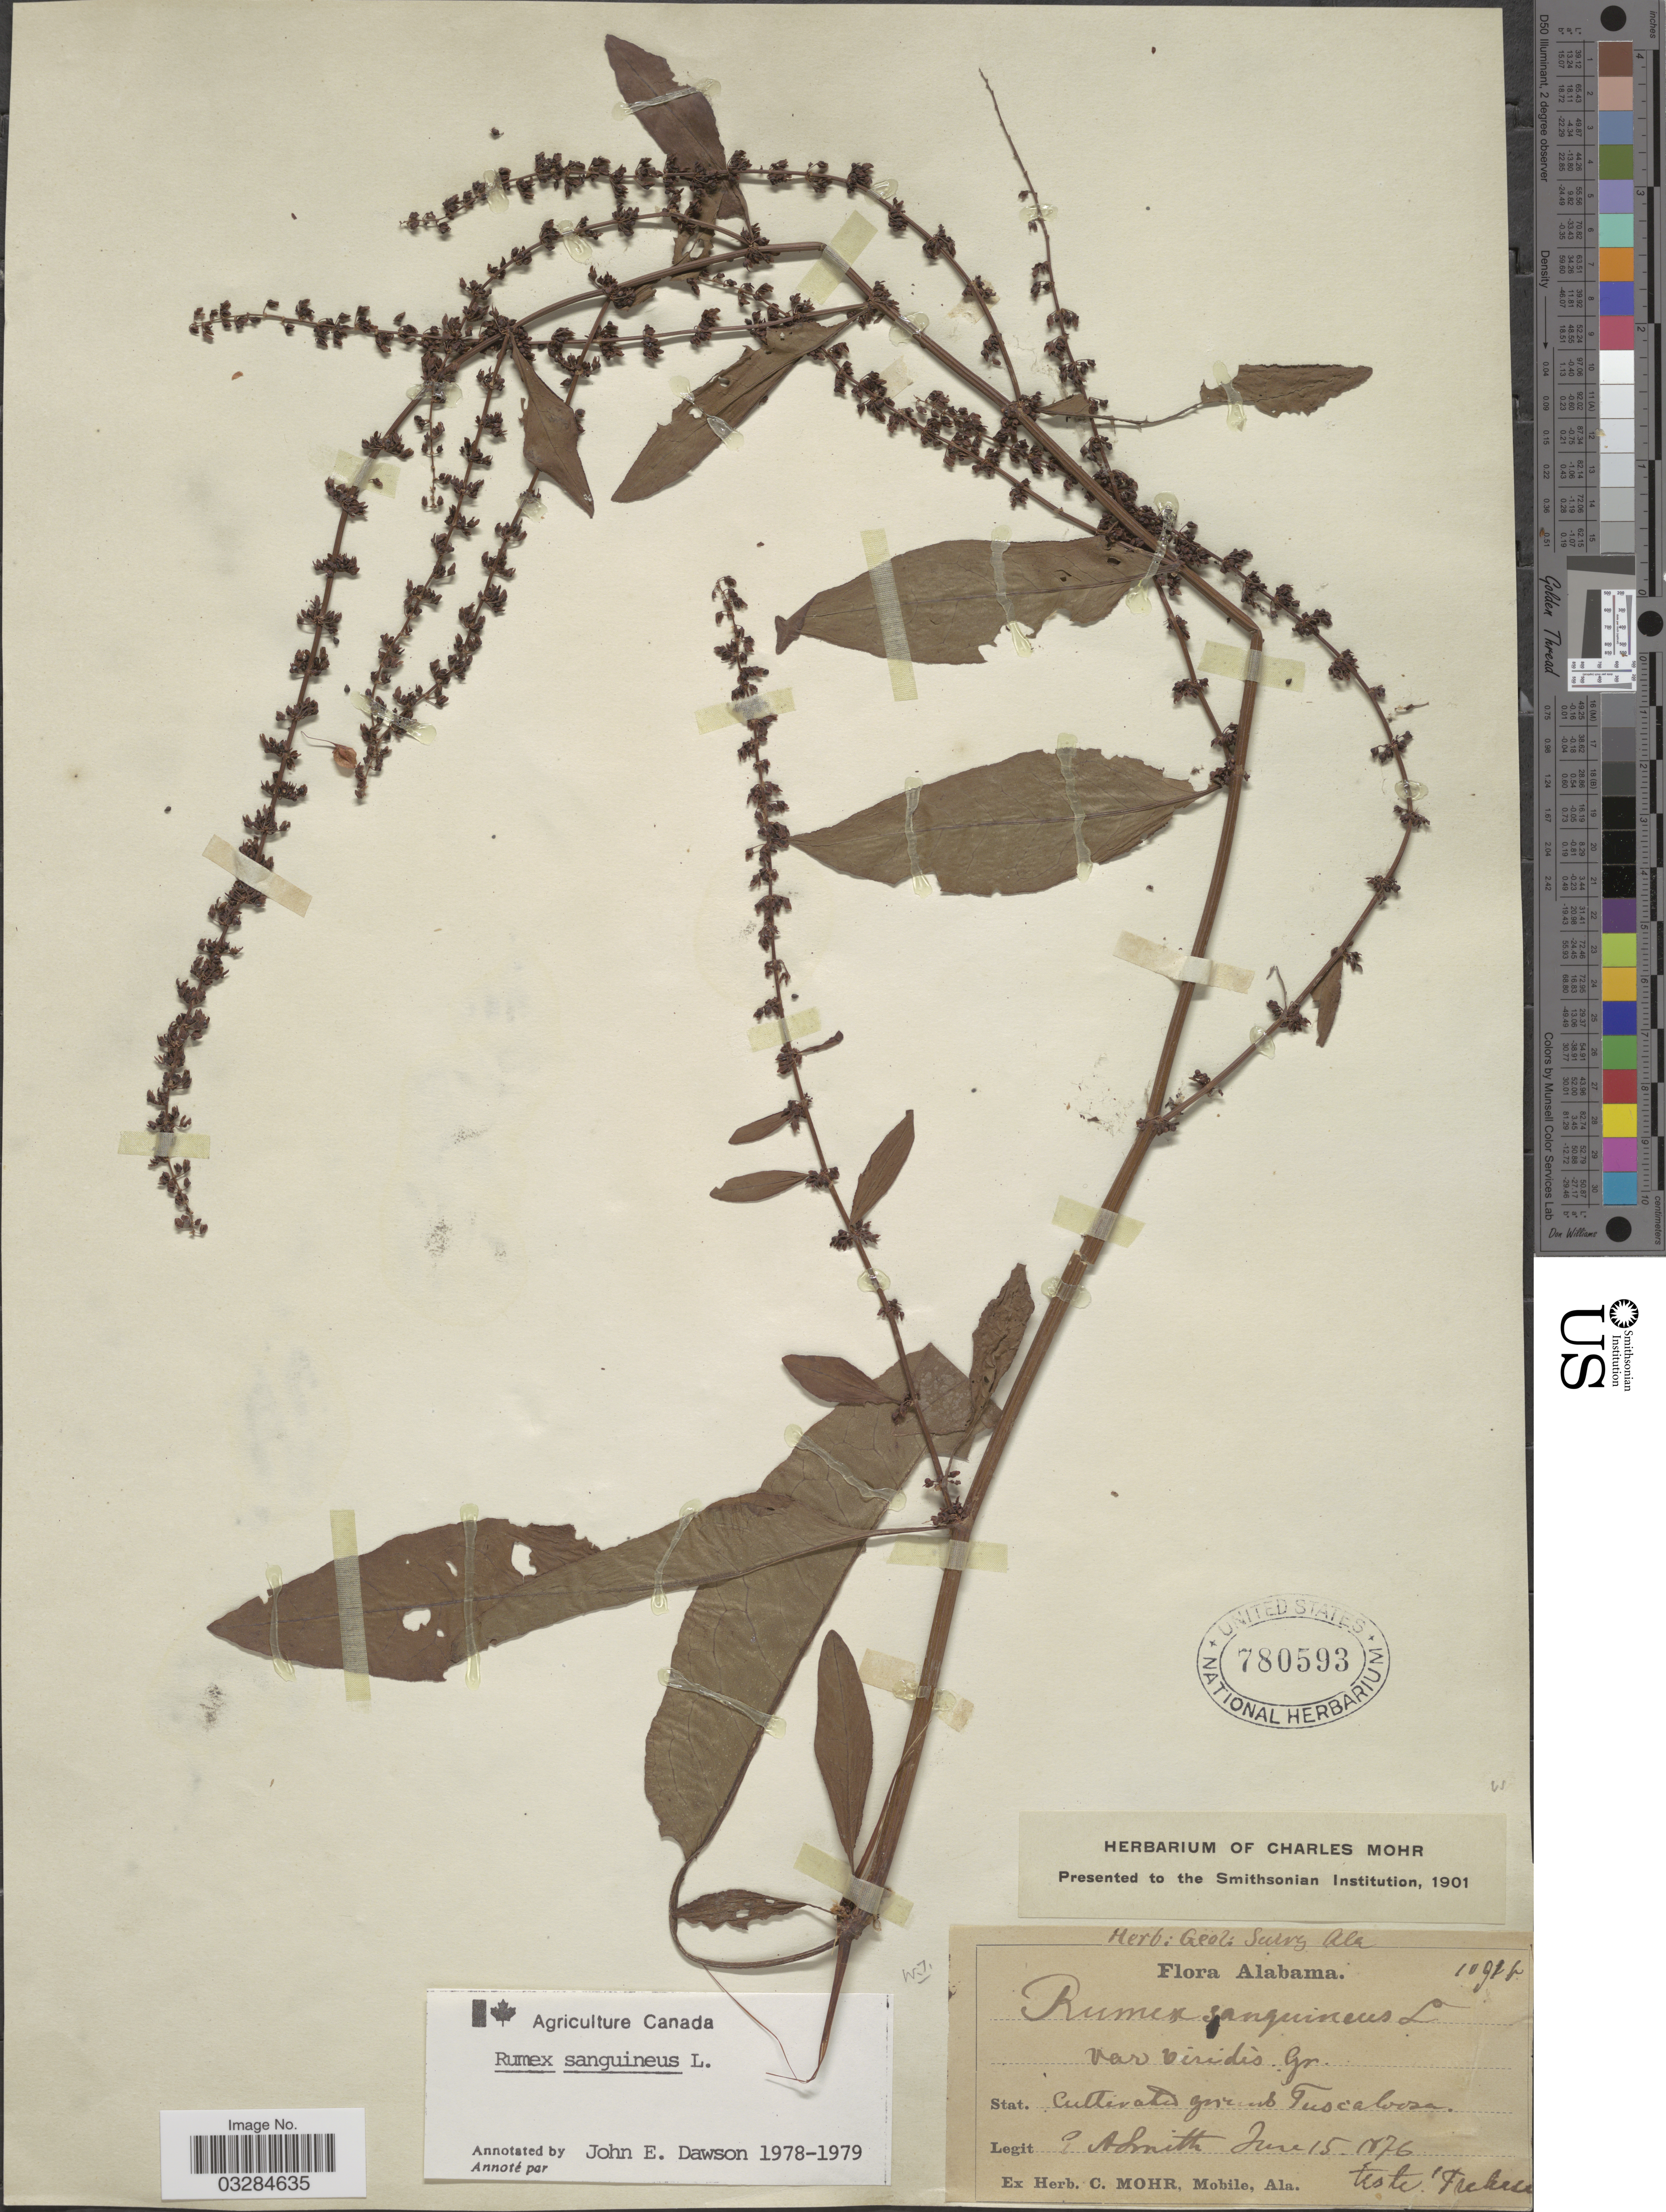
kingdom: Plantae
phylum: Tracheophyta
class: Magnoliopsida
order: Caryophyllales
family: Polygonaceae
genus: Rumex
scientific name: Rumex sanguineus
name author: L.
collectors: P. Smith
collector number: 1091b*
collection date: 1876-06-15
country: United States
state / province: Alabama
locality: Cultivated ground Tuscaloosa.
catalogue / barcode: US 780593